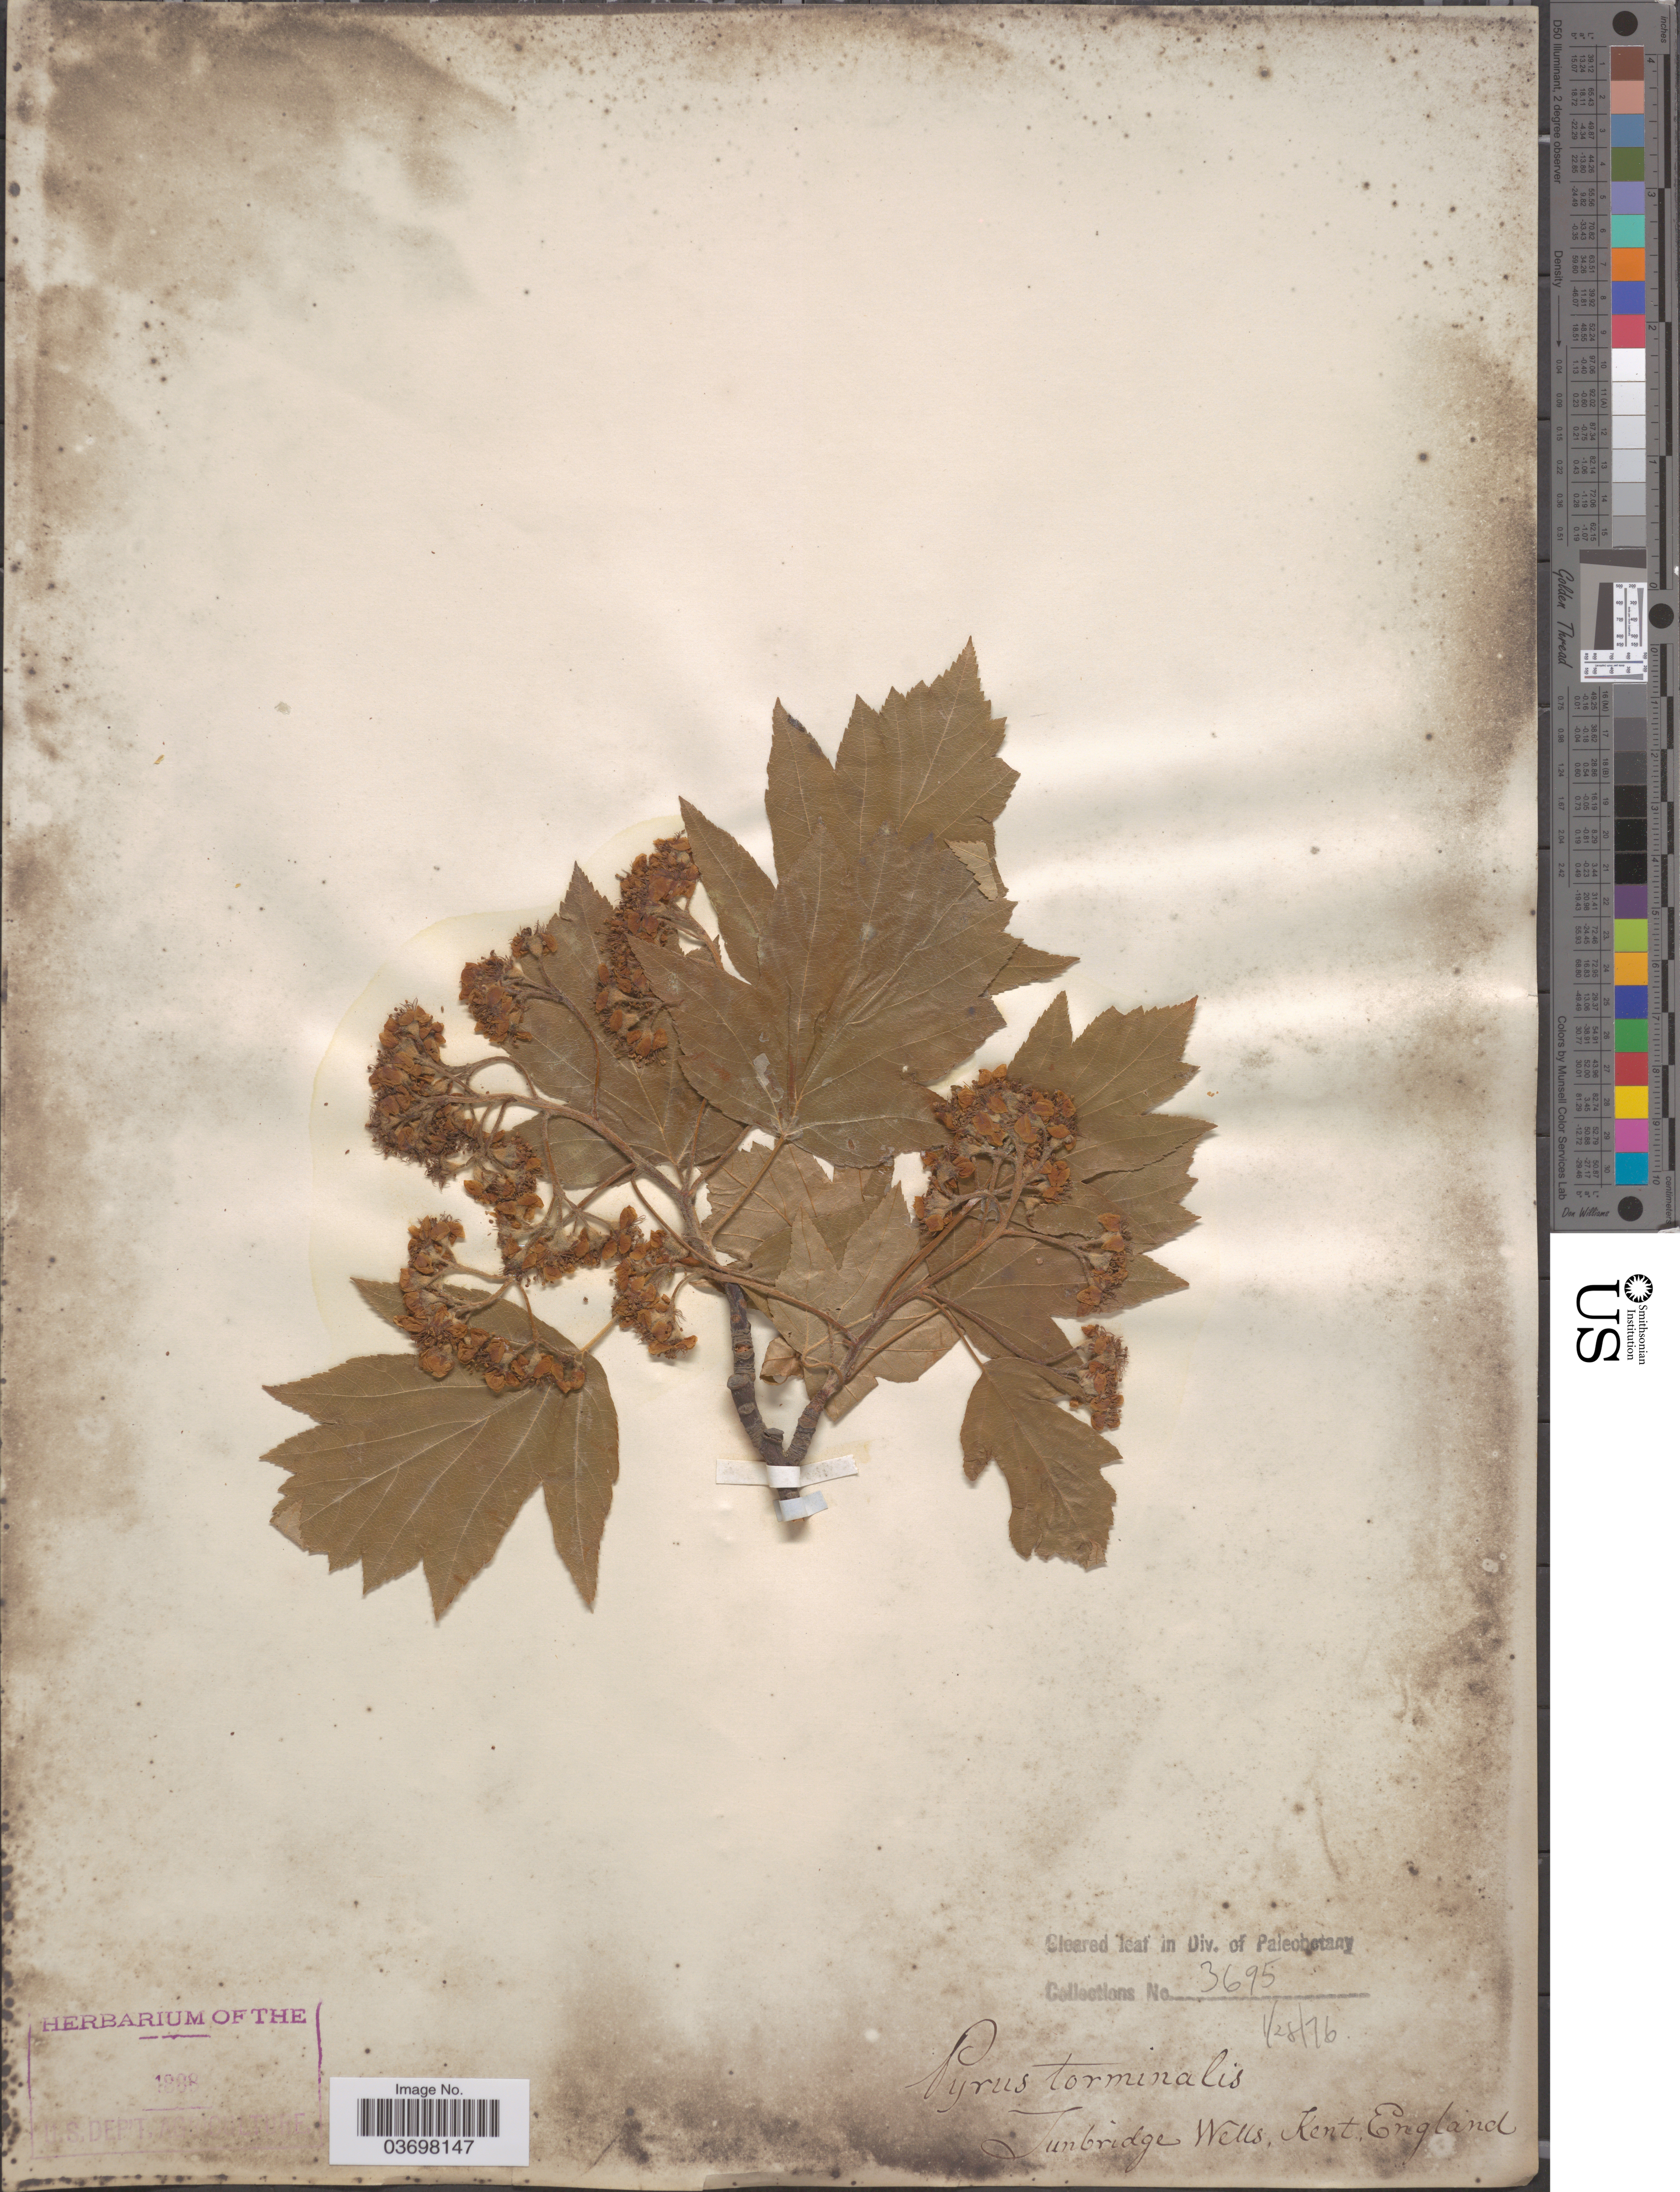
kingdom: Plantae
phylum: Tracheophyta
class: Magnoliopsida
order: Rosales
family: Rosaceae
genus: Sorbus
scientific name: Sorbus torminalis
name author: (L.) Crantz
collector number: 3695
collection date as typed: Transcribed d/m/y: 28/1/76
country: United Kingdom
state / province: England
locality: Tunbrigde Wells, Kent.